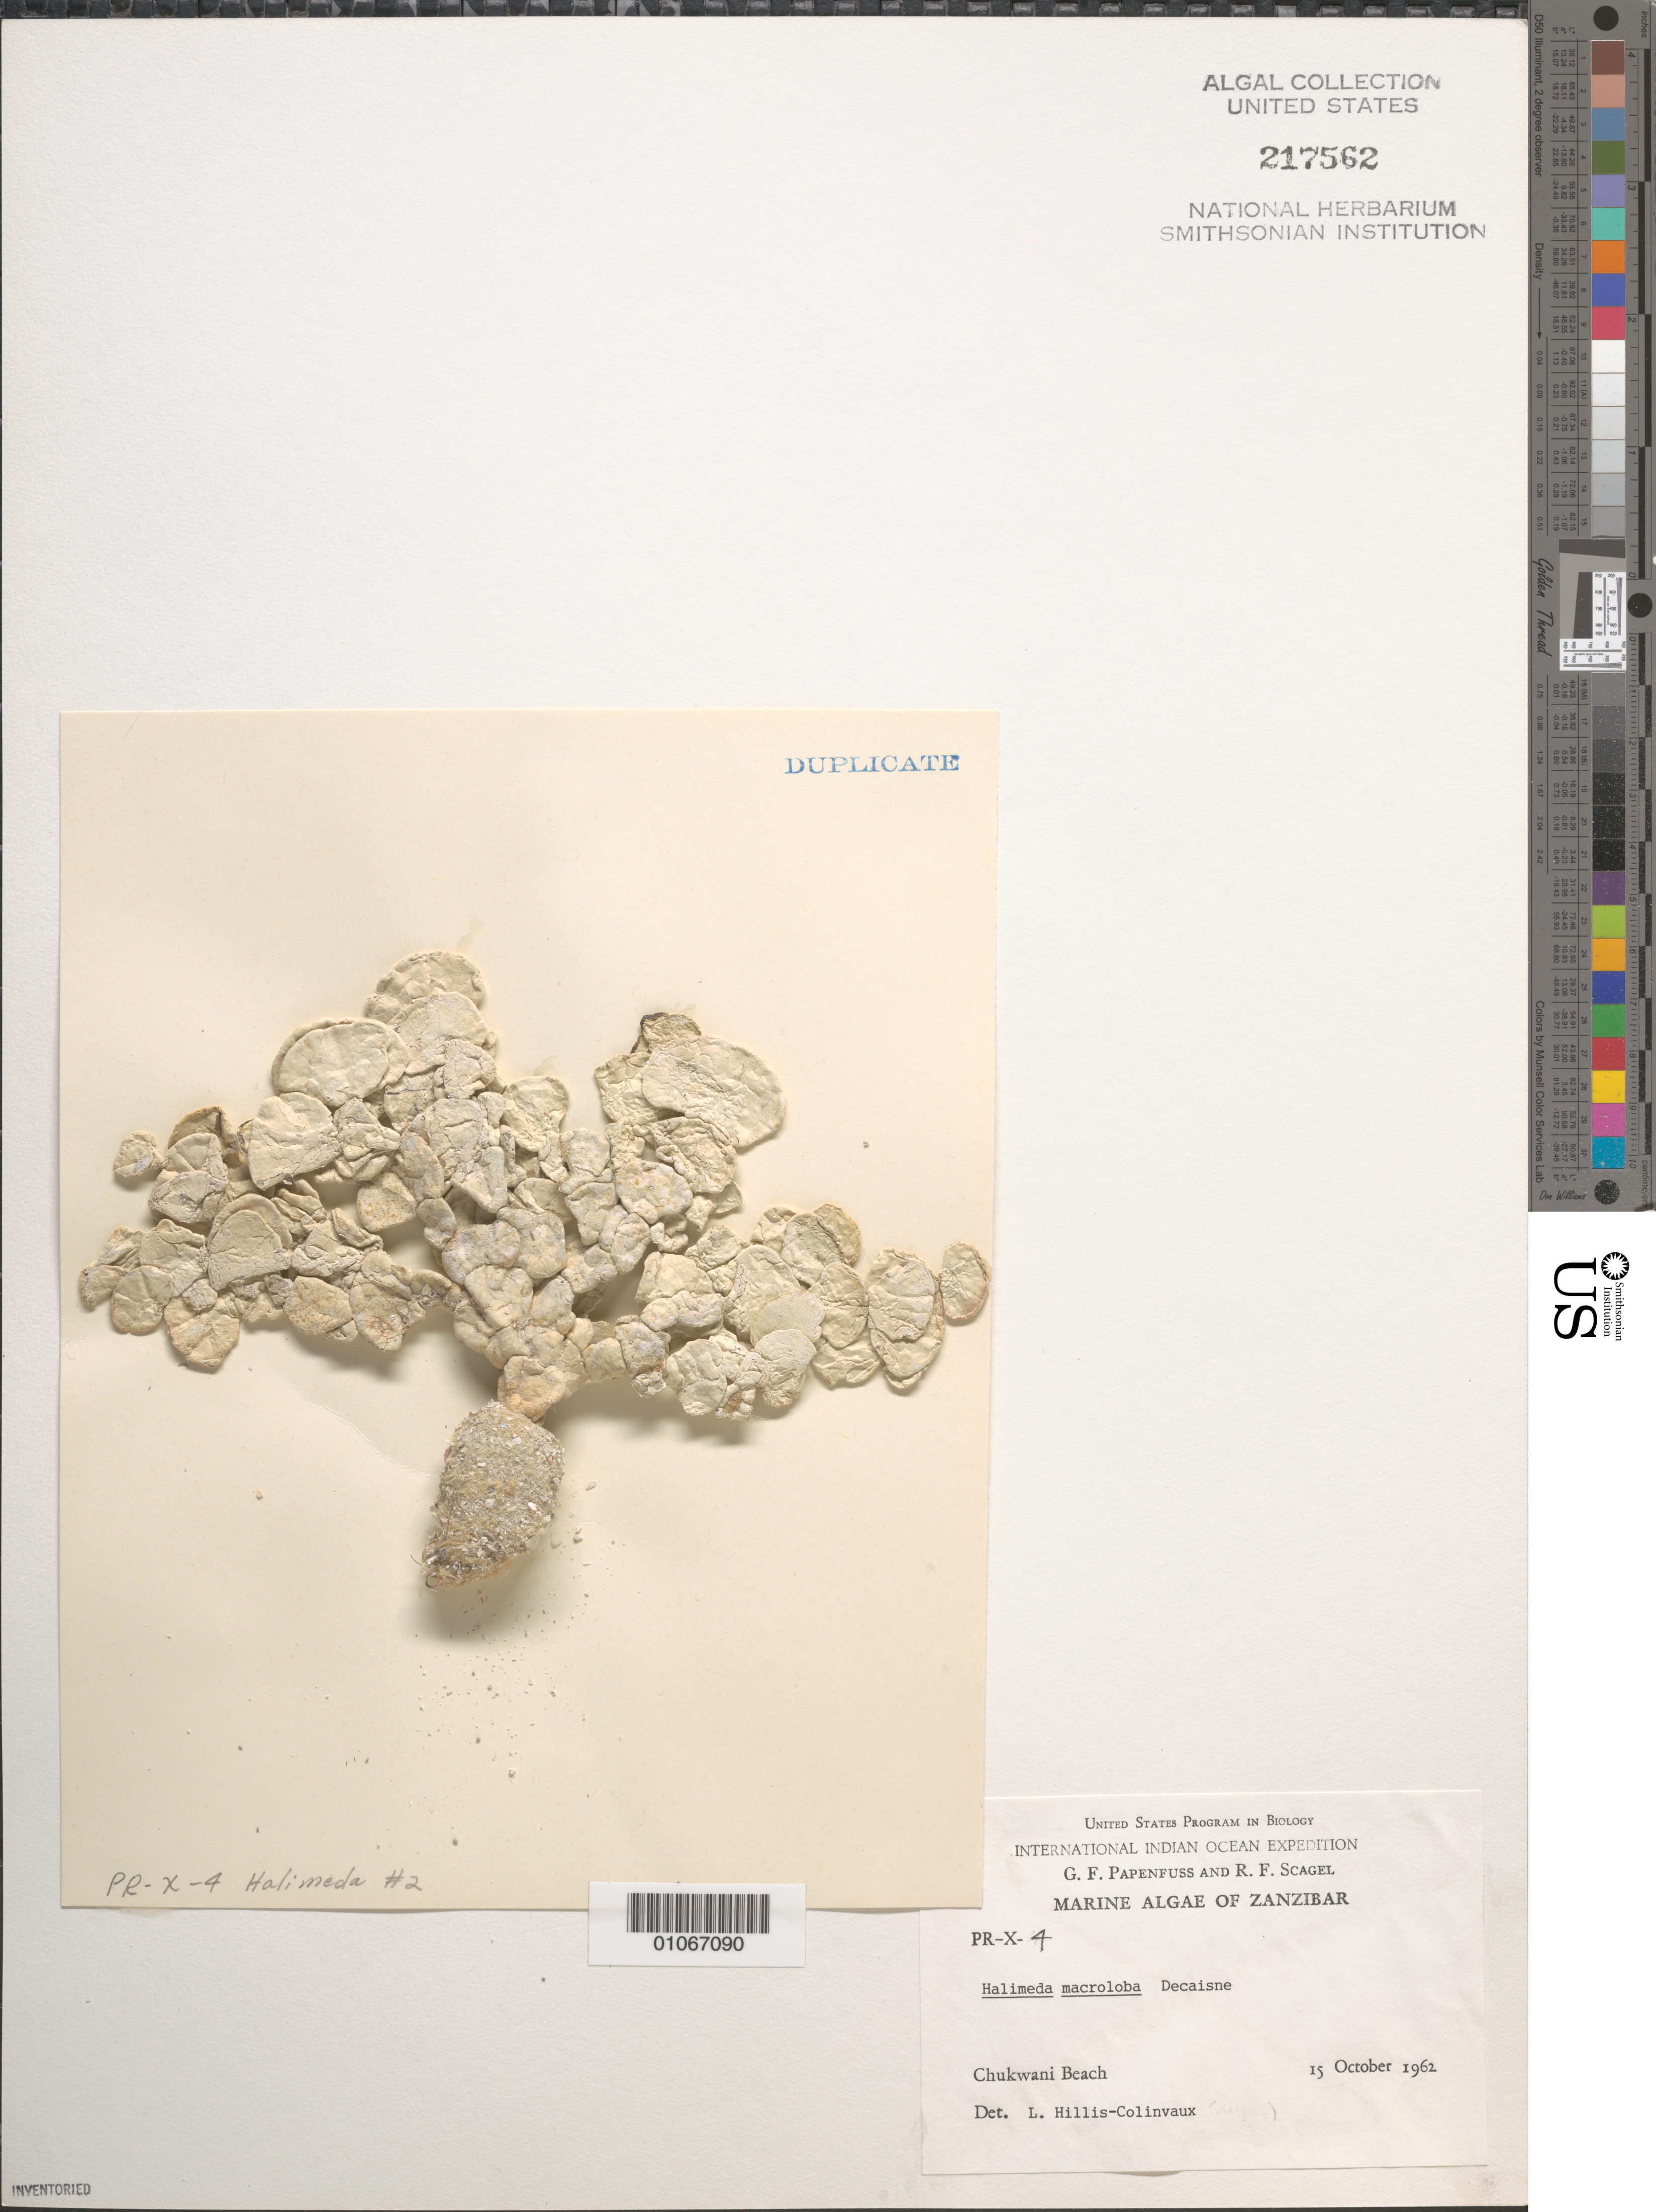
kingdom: Plantae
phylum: Chlorophyta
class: Ulvophyceae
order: Bryopsidales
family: Halimedaceae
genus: Halimeda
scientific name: Halimeda macroloba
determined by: Hillis-Colinvaux, L.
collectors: G. Papenfuss & R. F. Scagel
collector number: PR-X-4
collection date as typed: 15 Oct 1962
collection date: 1962-10-15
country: Tanzania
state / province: Zanzibar Urban/West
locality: Chukwani Beach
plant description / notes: International Indian Ocean Expedition, 1962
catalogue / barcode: US 217562